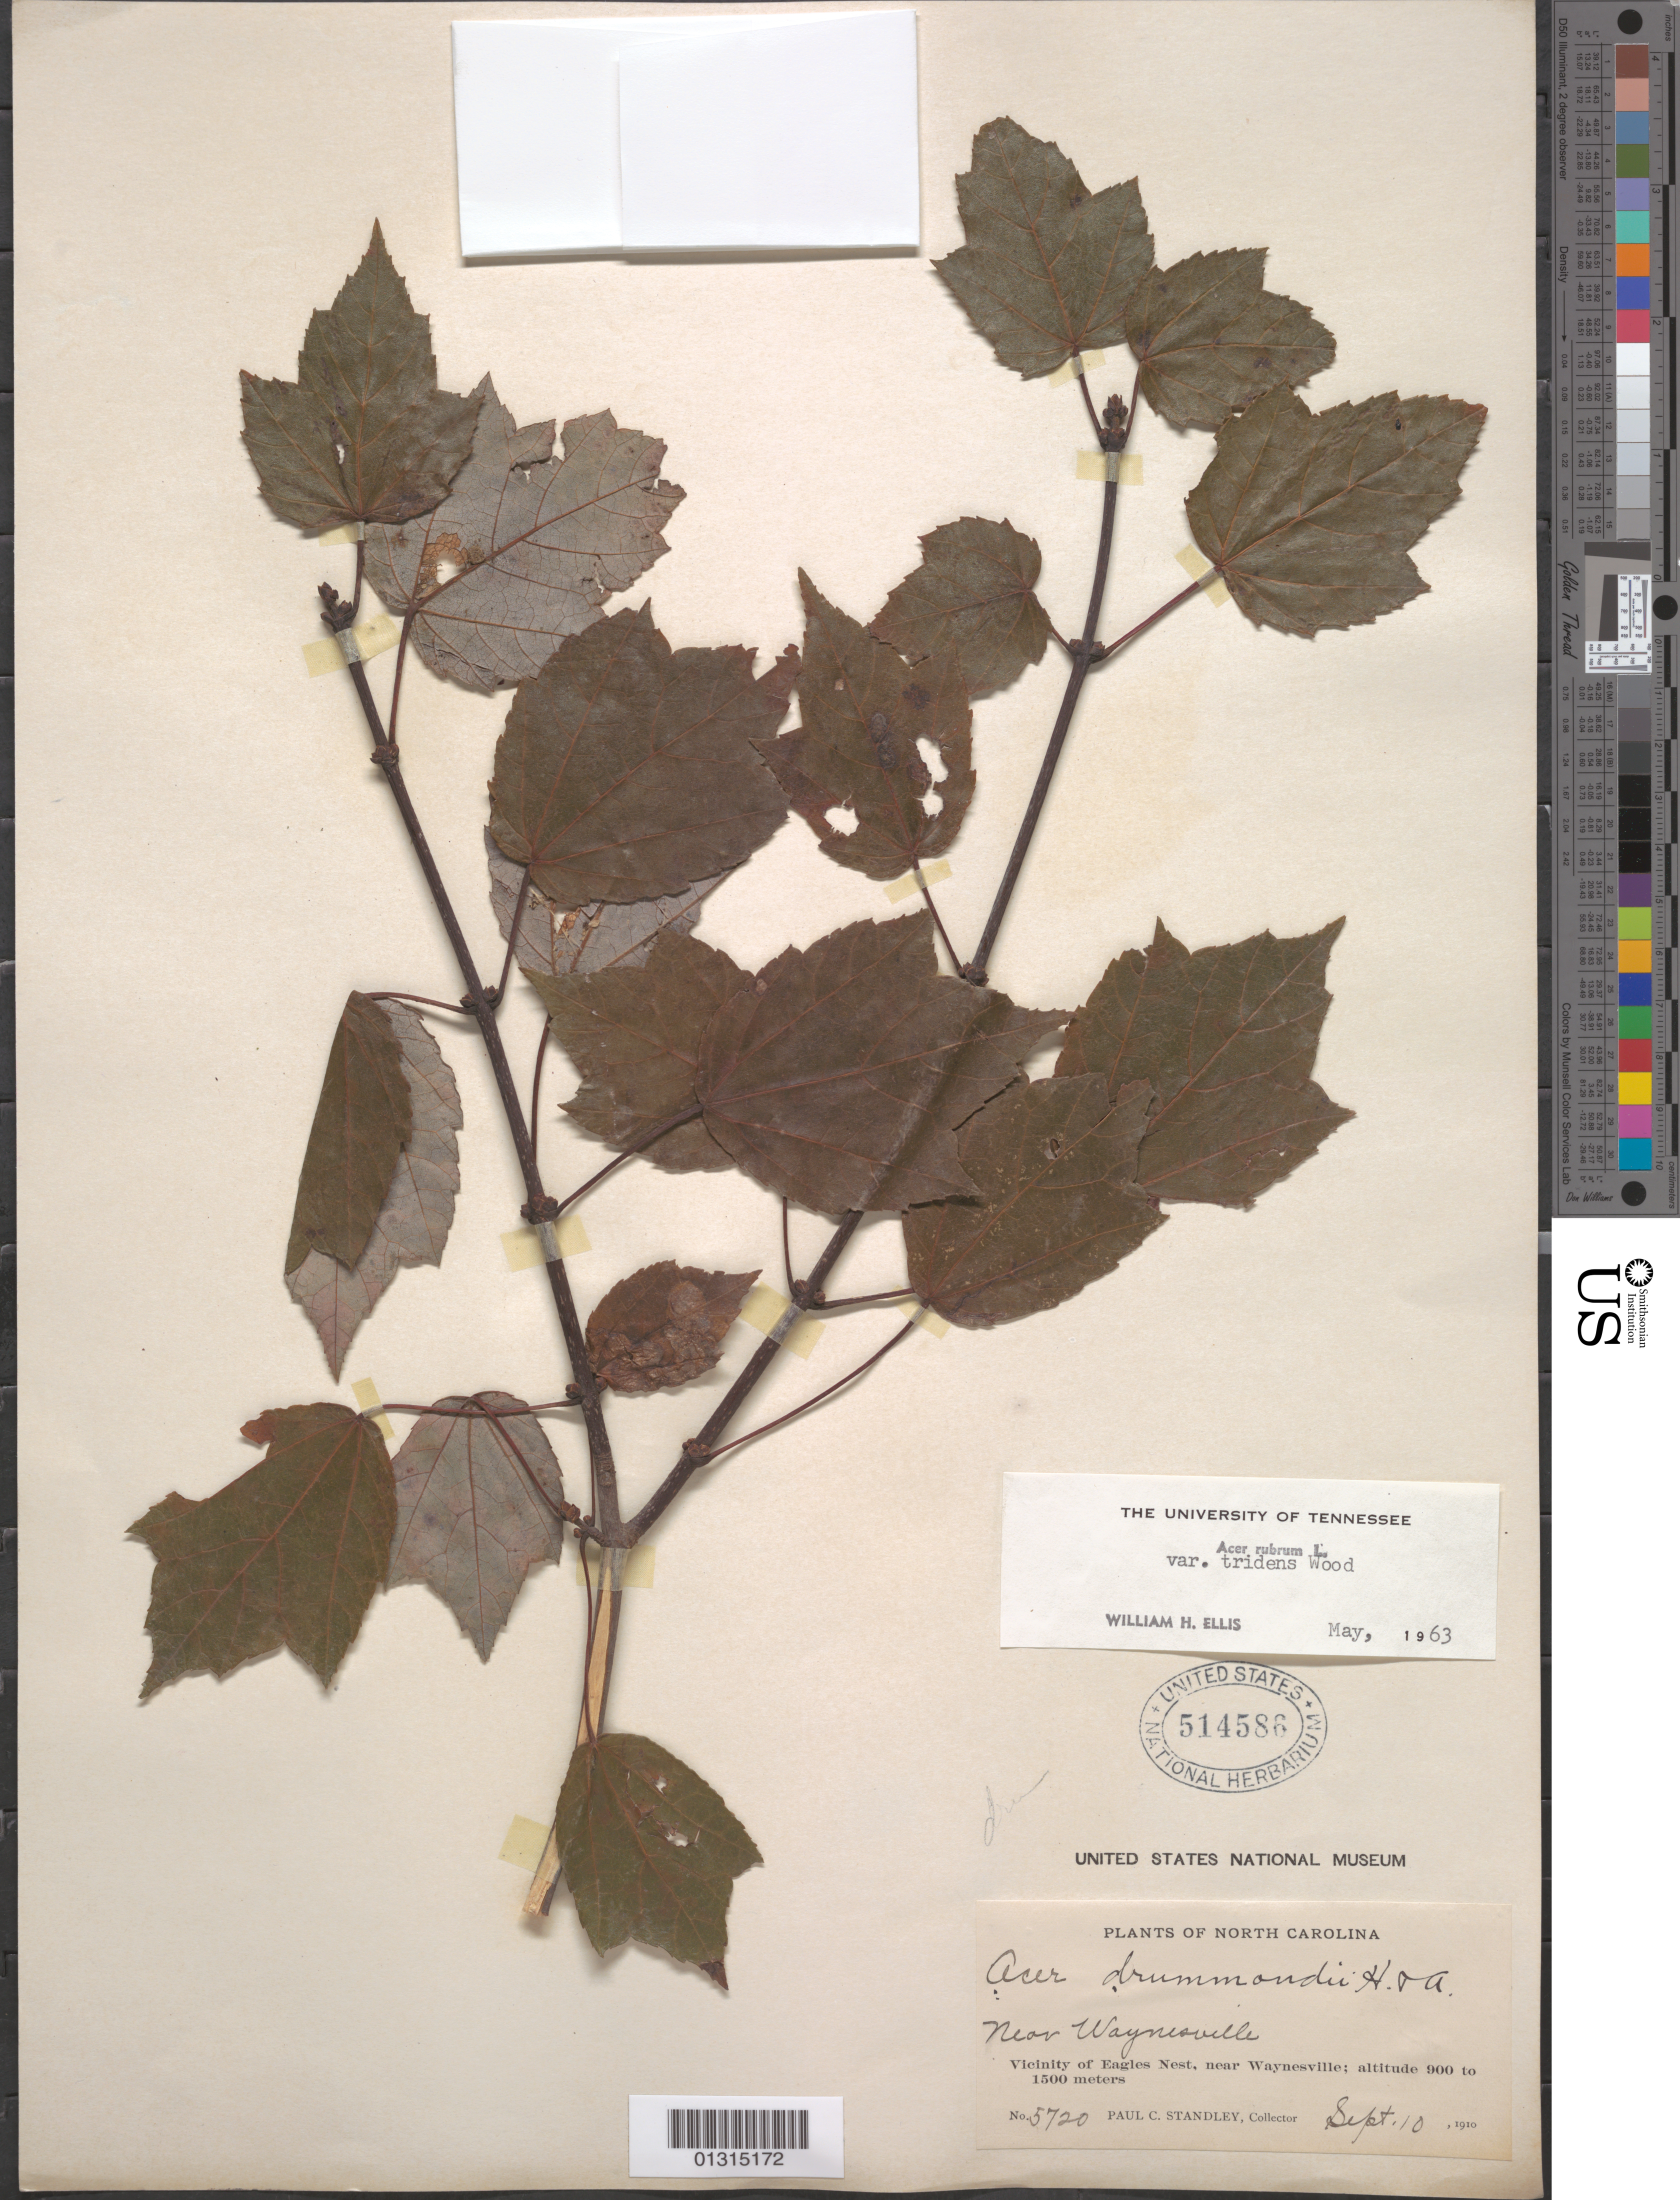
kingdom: Plantae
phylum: Tracheophyta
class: Magnoliopsida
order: Sapindales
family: Sapindaceae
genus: Acer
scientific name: Acer rubrum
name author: L.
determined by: Ellis, W. H.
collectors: P. C. Standley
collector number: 5720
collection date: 1910-09-10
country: United States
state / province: North Carolina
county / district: Haywood County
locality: Waynesville, vicinity of Eagles Nest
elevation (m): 900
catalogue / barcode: US 514586